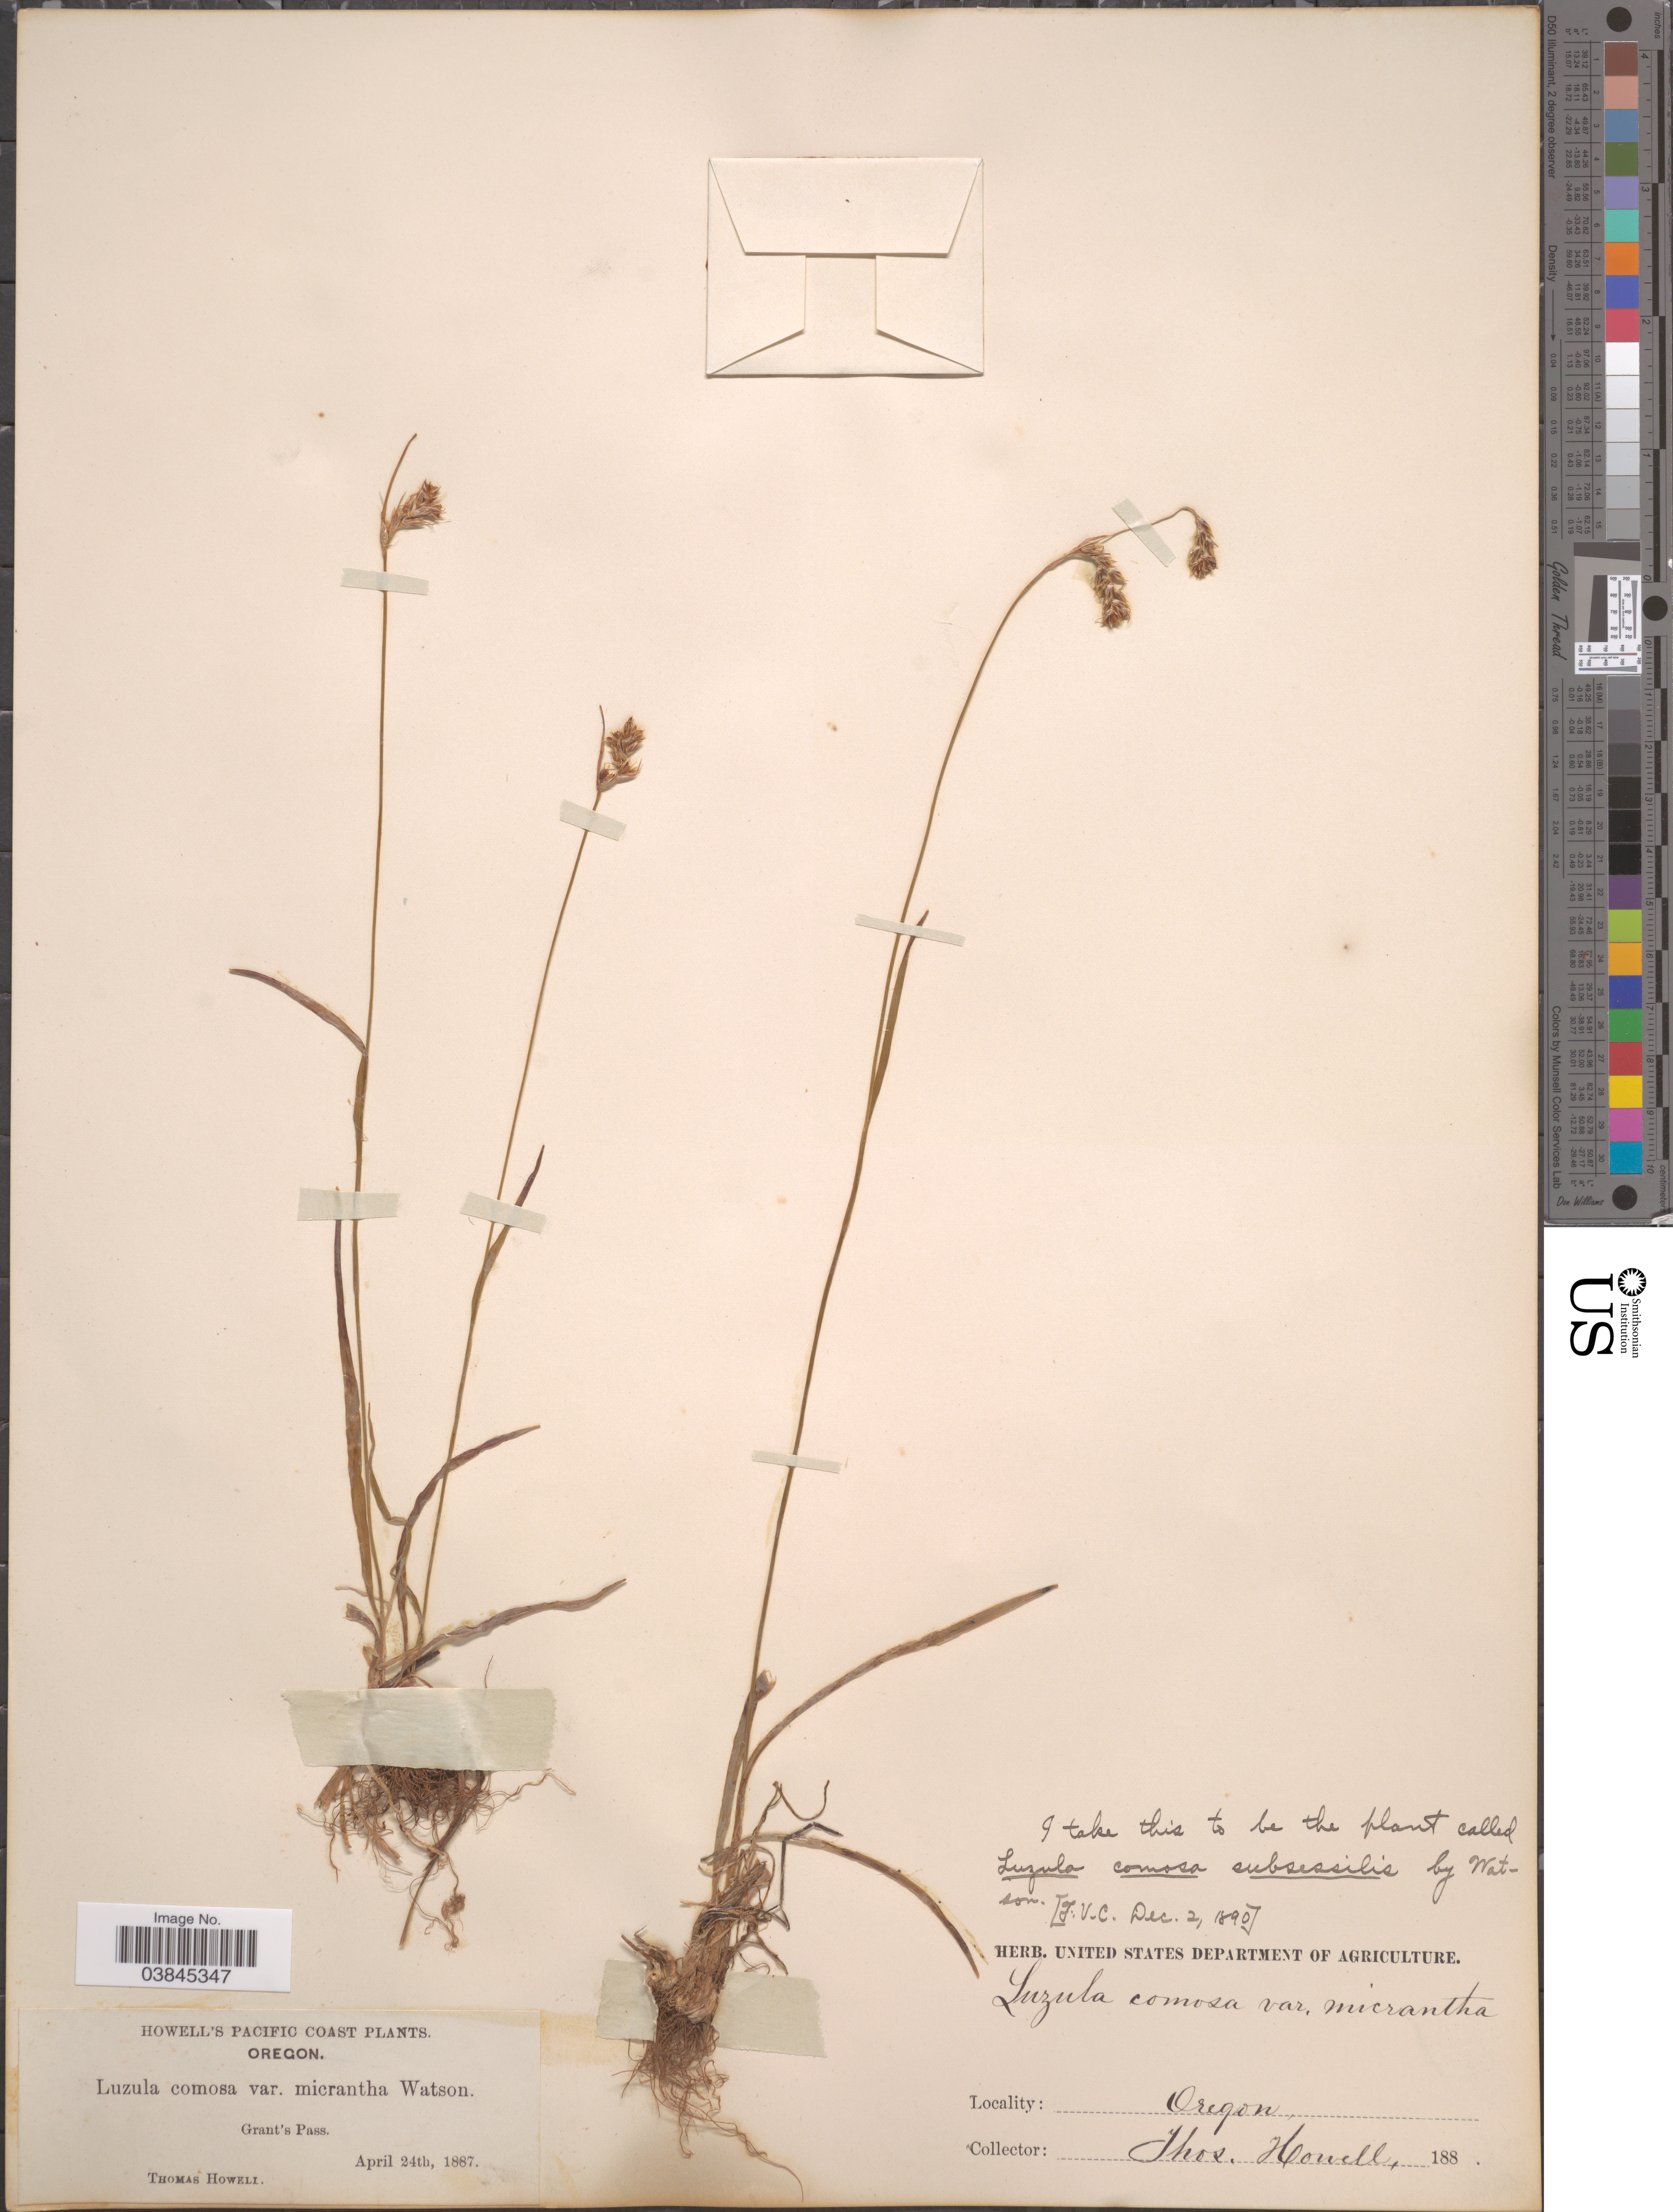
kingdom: Plantae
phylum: Tracheophyta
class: Liliopsida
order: Poales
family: Juncaceae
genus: Luzula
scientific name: Luzula campestris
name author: (L.) DC.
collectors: T. Howell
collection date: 1887-04-24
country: United States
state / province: Oregon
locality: Pacific Coast. Grant's Pass.